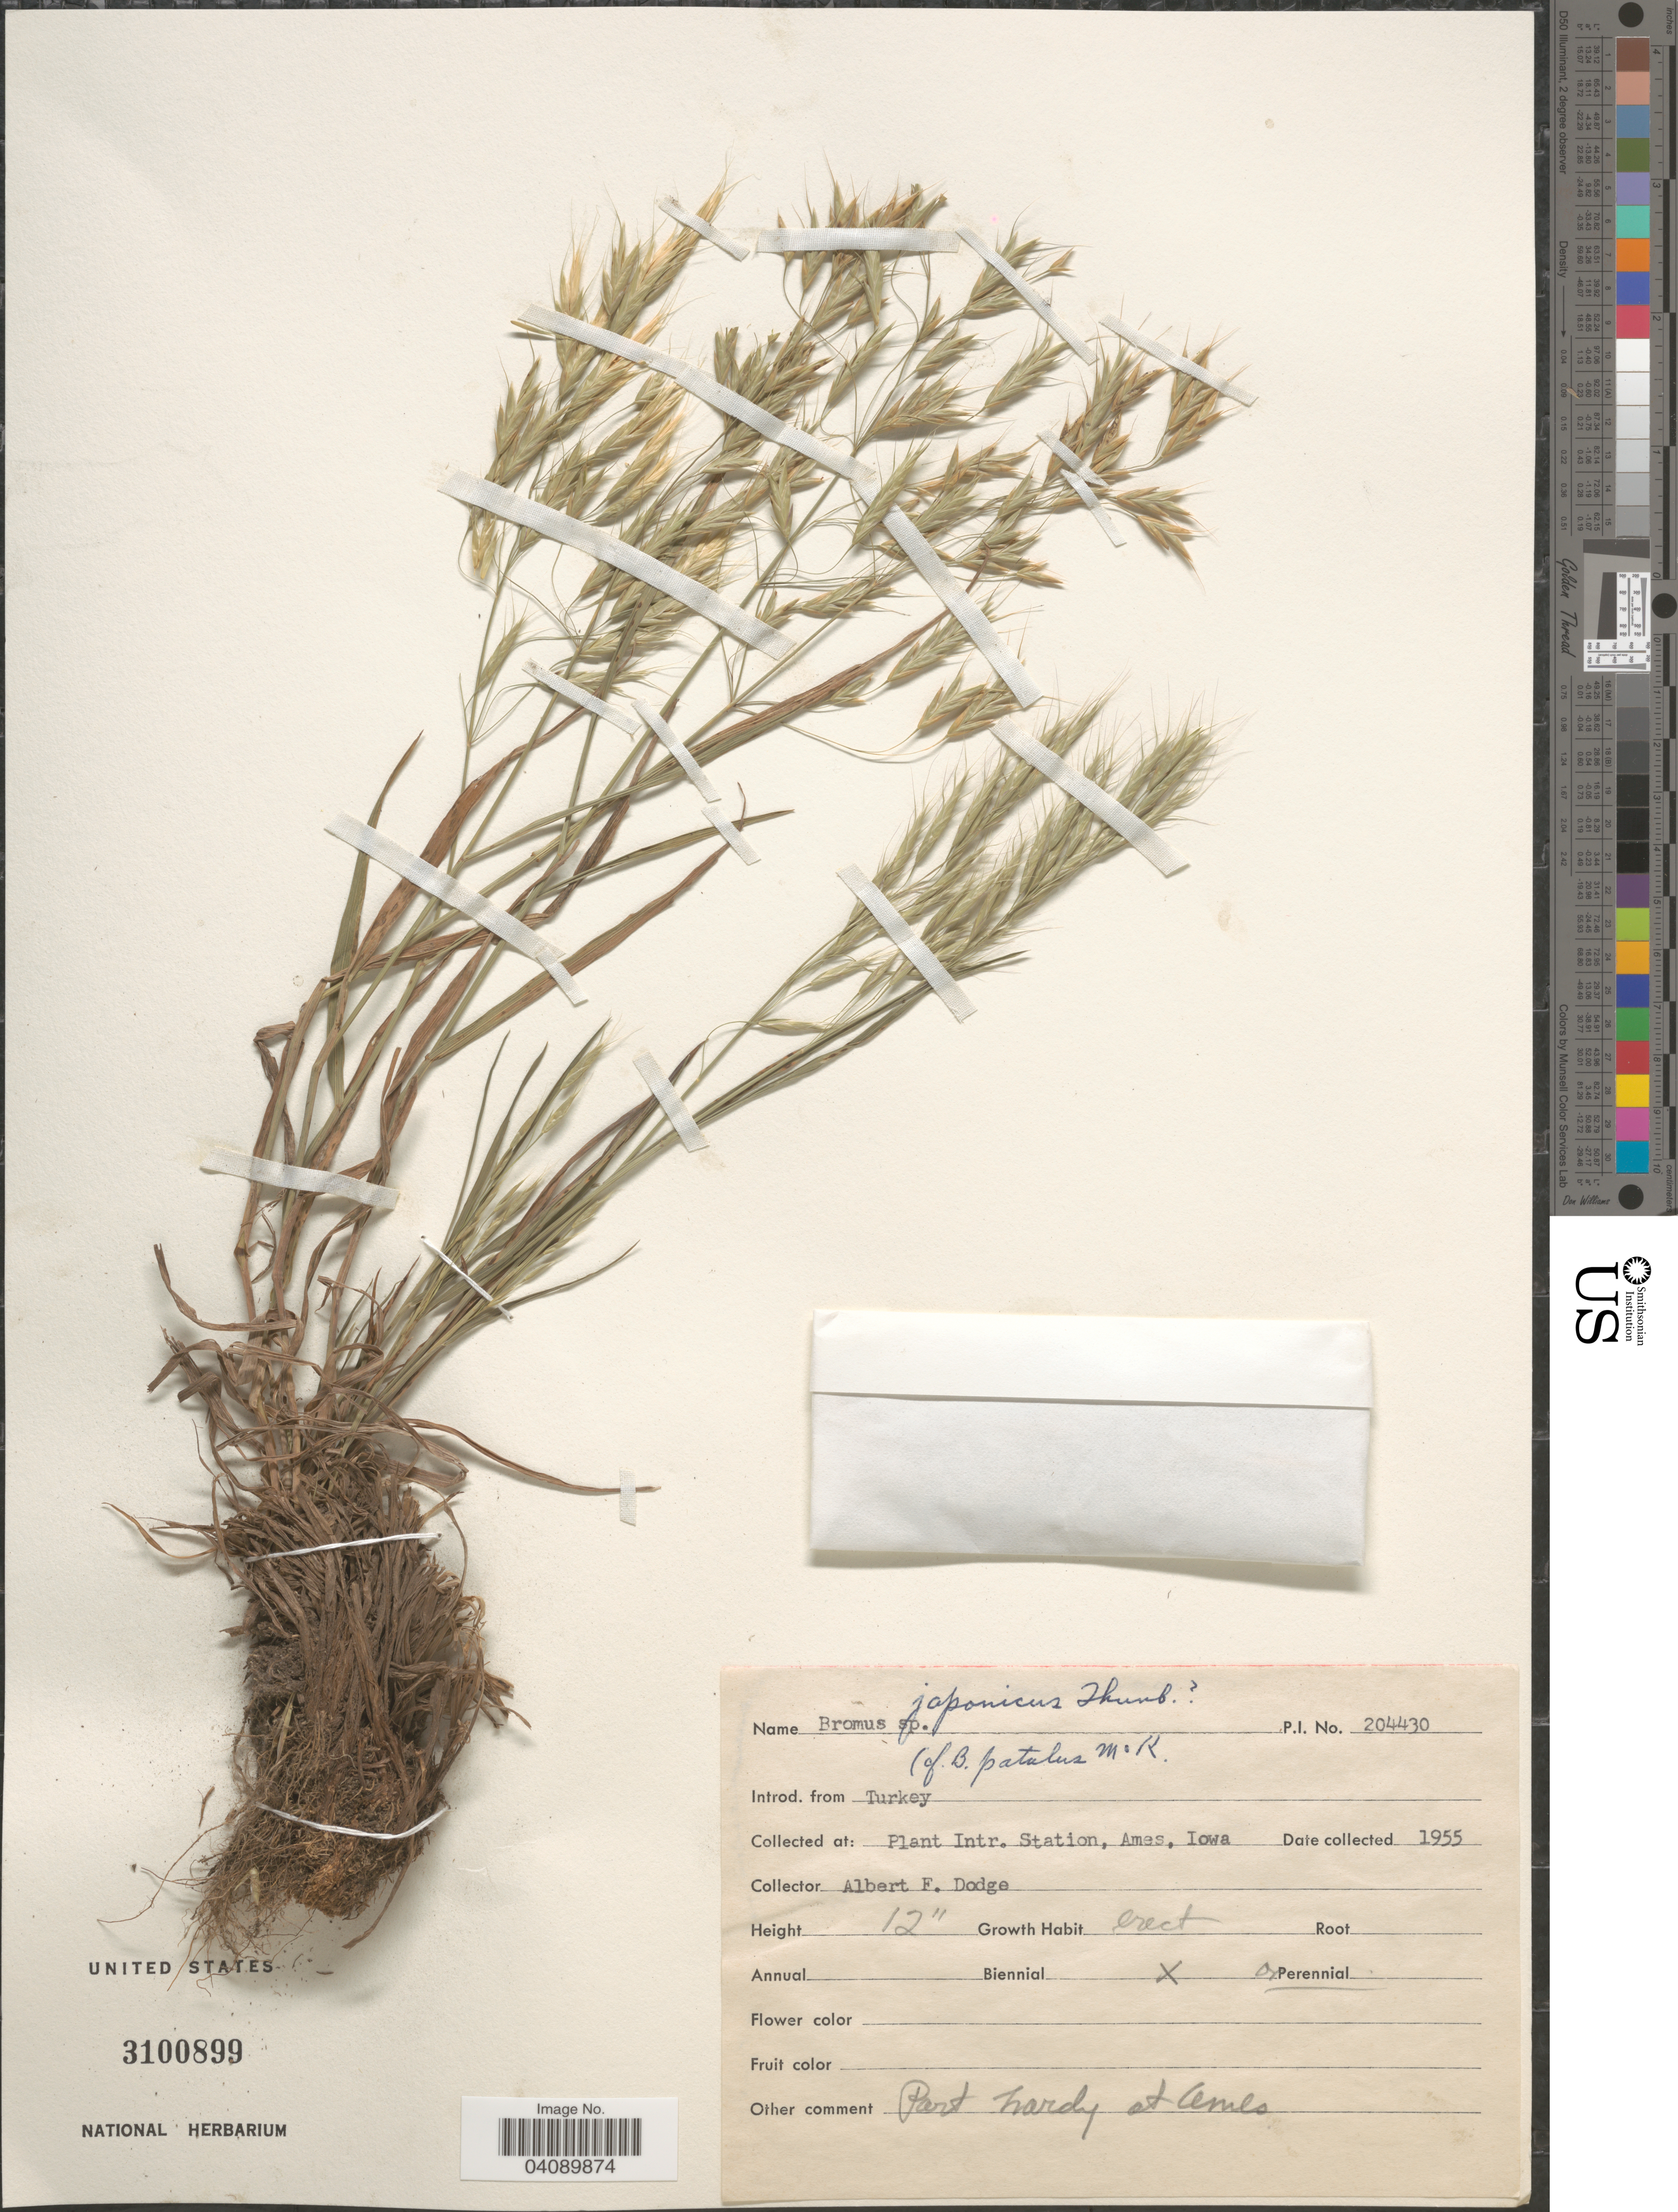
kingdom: Plantae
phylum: Tracheophyta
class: Liliopsida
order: Poales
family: Poaceae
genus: Bromus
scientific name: Bromus japonicus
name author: Houtt.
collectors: A. Dodge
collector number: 204430?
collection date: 1955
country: United States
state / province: Iowa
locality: Plant Intr. Station, Ames.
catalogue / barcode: US 3100899